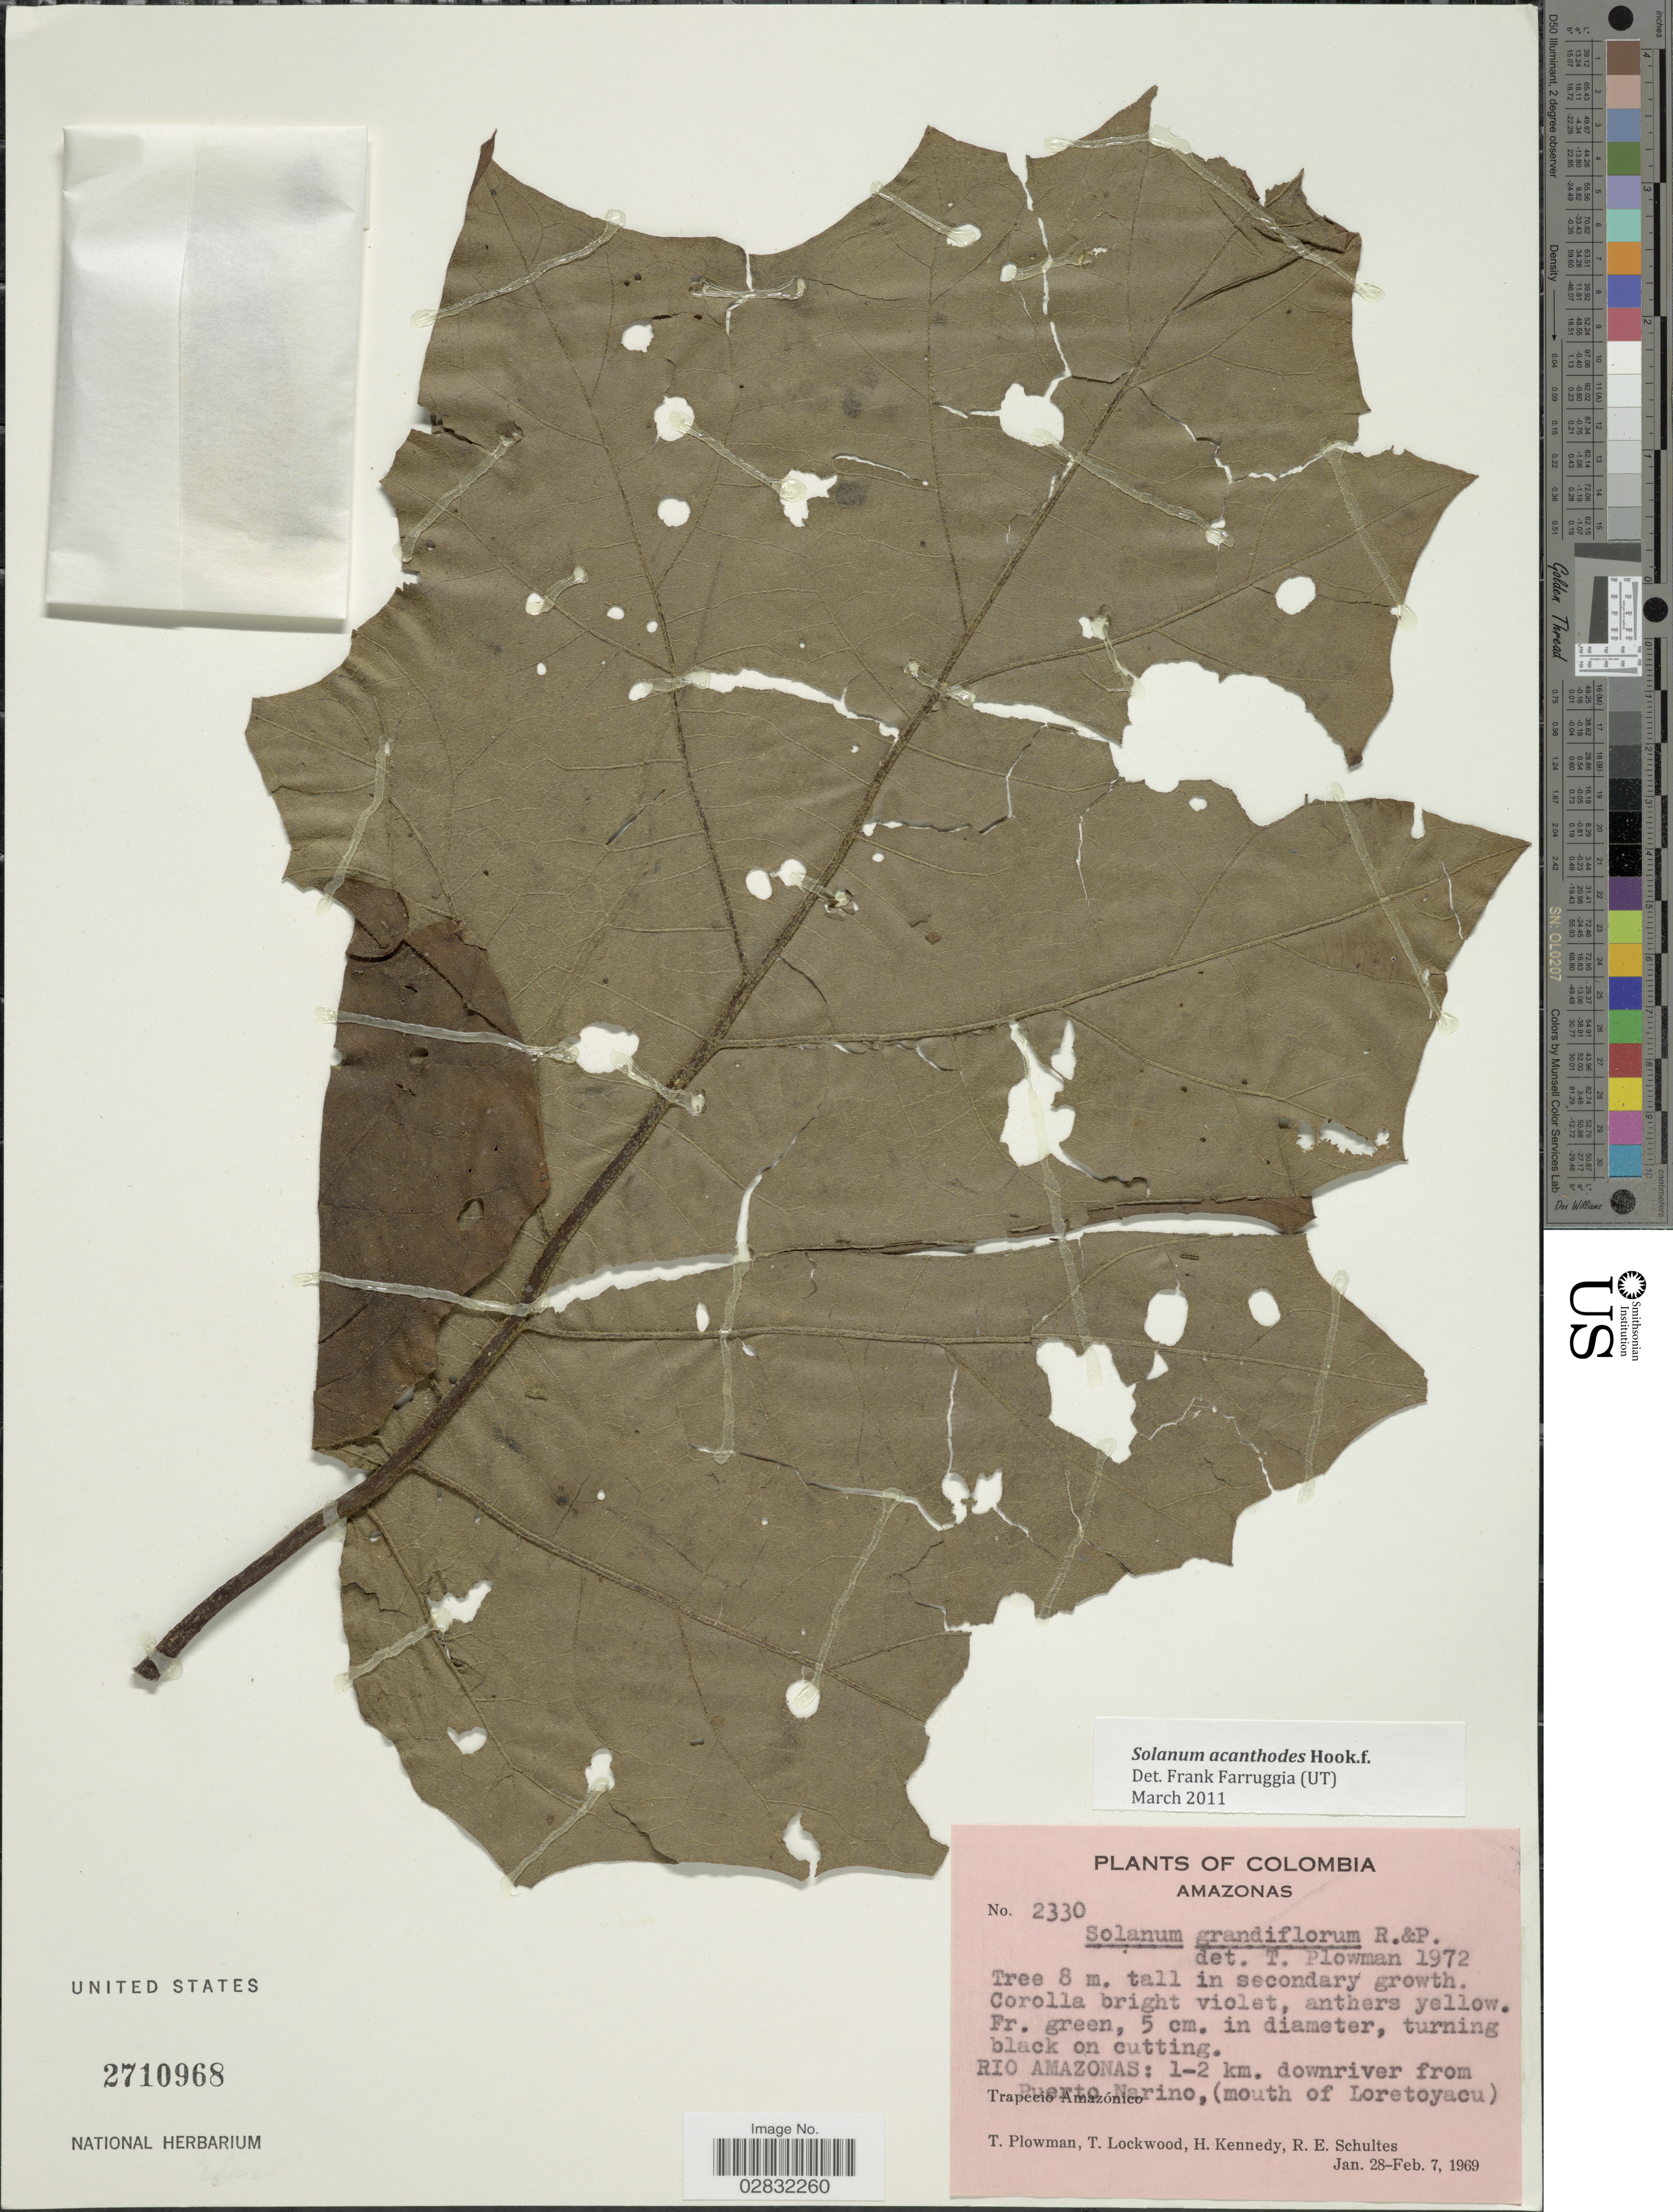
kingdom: Plantae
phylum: Tracheophyta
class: Magnoliopsida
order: Solanales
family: Solanaceae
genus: Solanum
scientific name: Solanum acanthodes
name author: Hook. f.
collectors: T. Plowman, T. Lockwood, H. Kennedy & R. E. Schultes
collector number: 2330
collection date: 1969-01-28/1969-02-07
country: Colombia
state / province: Amazônas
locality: Rio Amazonas: 1-2 km. downriver from Puerto Narino, (mouth of Loretoyacu), Trapecio Amazónico.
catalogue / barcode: US 2710968